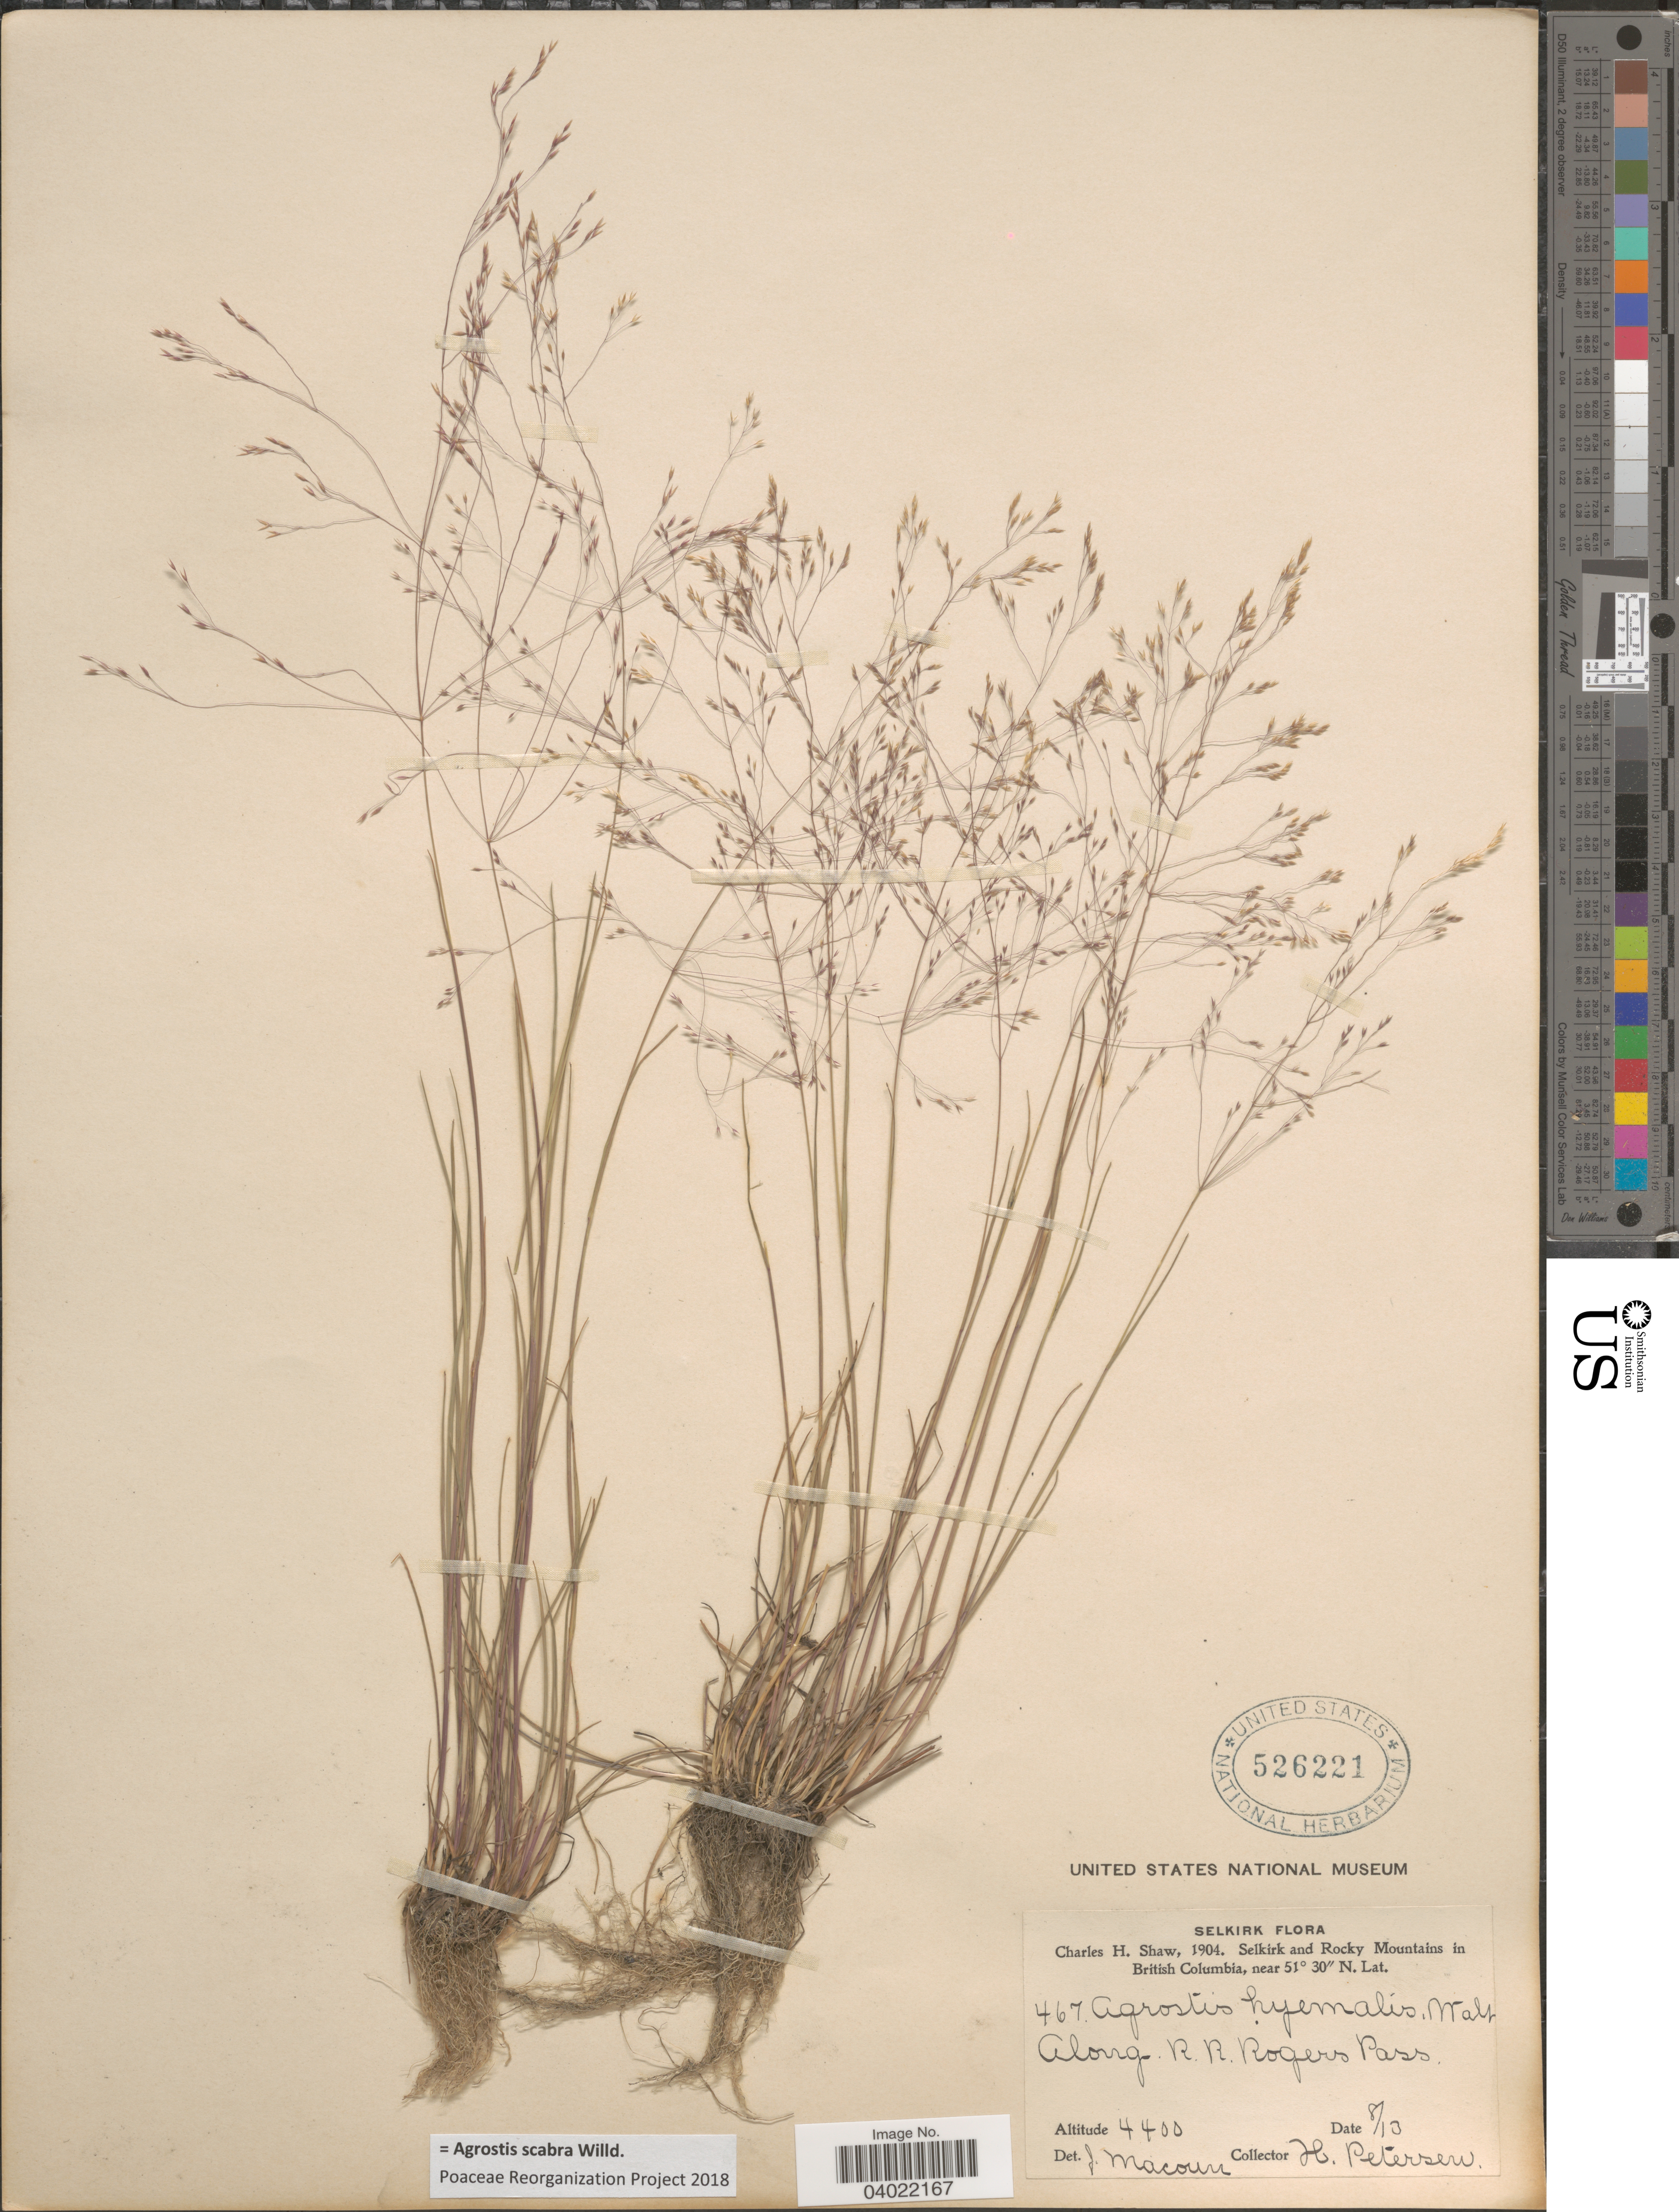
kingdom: Plantae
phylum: Tracheophyta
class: Liliopsida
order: Poales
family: Poaceae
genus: Agrostis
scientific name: Agrostis scabra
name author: Willd.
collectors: H. Petersen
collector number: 467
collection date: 1904-08-13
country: Canada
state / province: British Columbia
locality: Selkirk. Selkirk and Rocky Mountains. Along R. R. Rogers Pass.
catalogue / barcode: US 526221